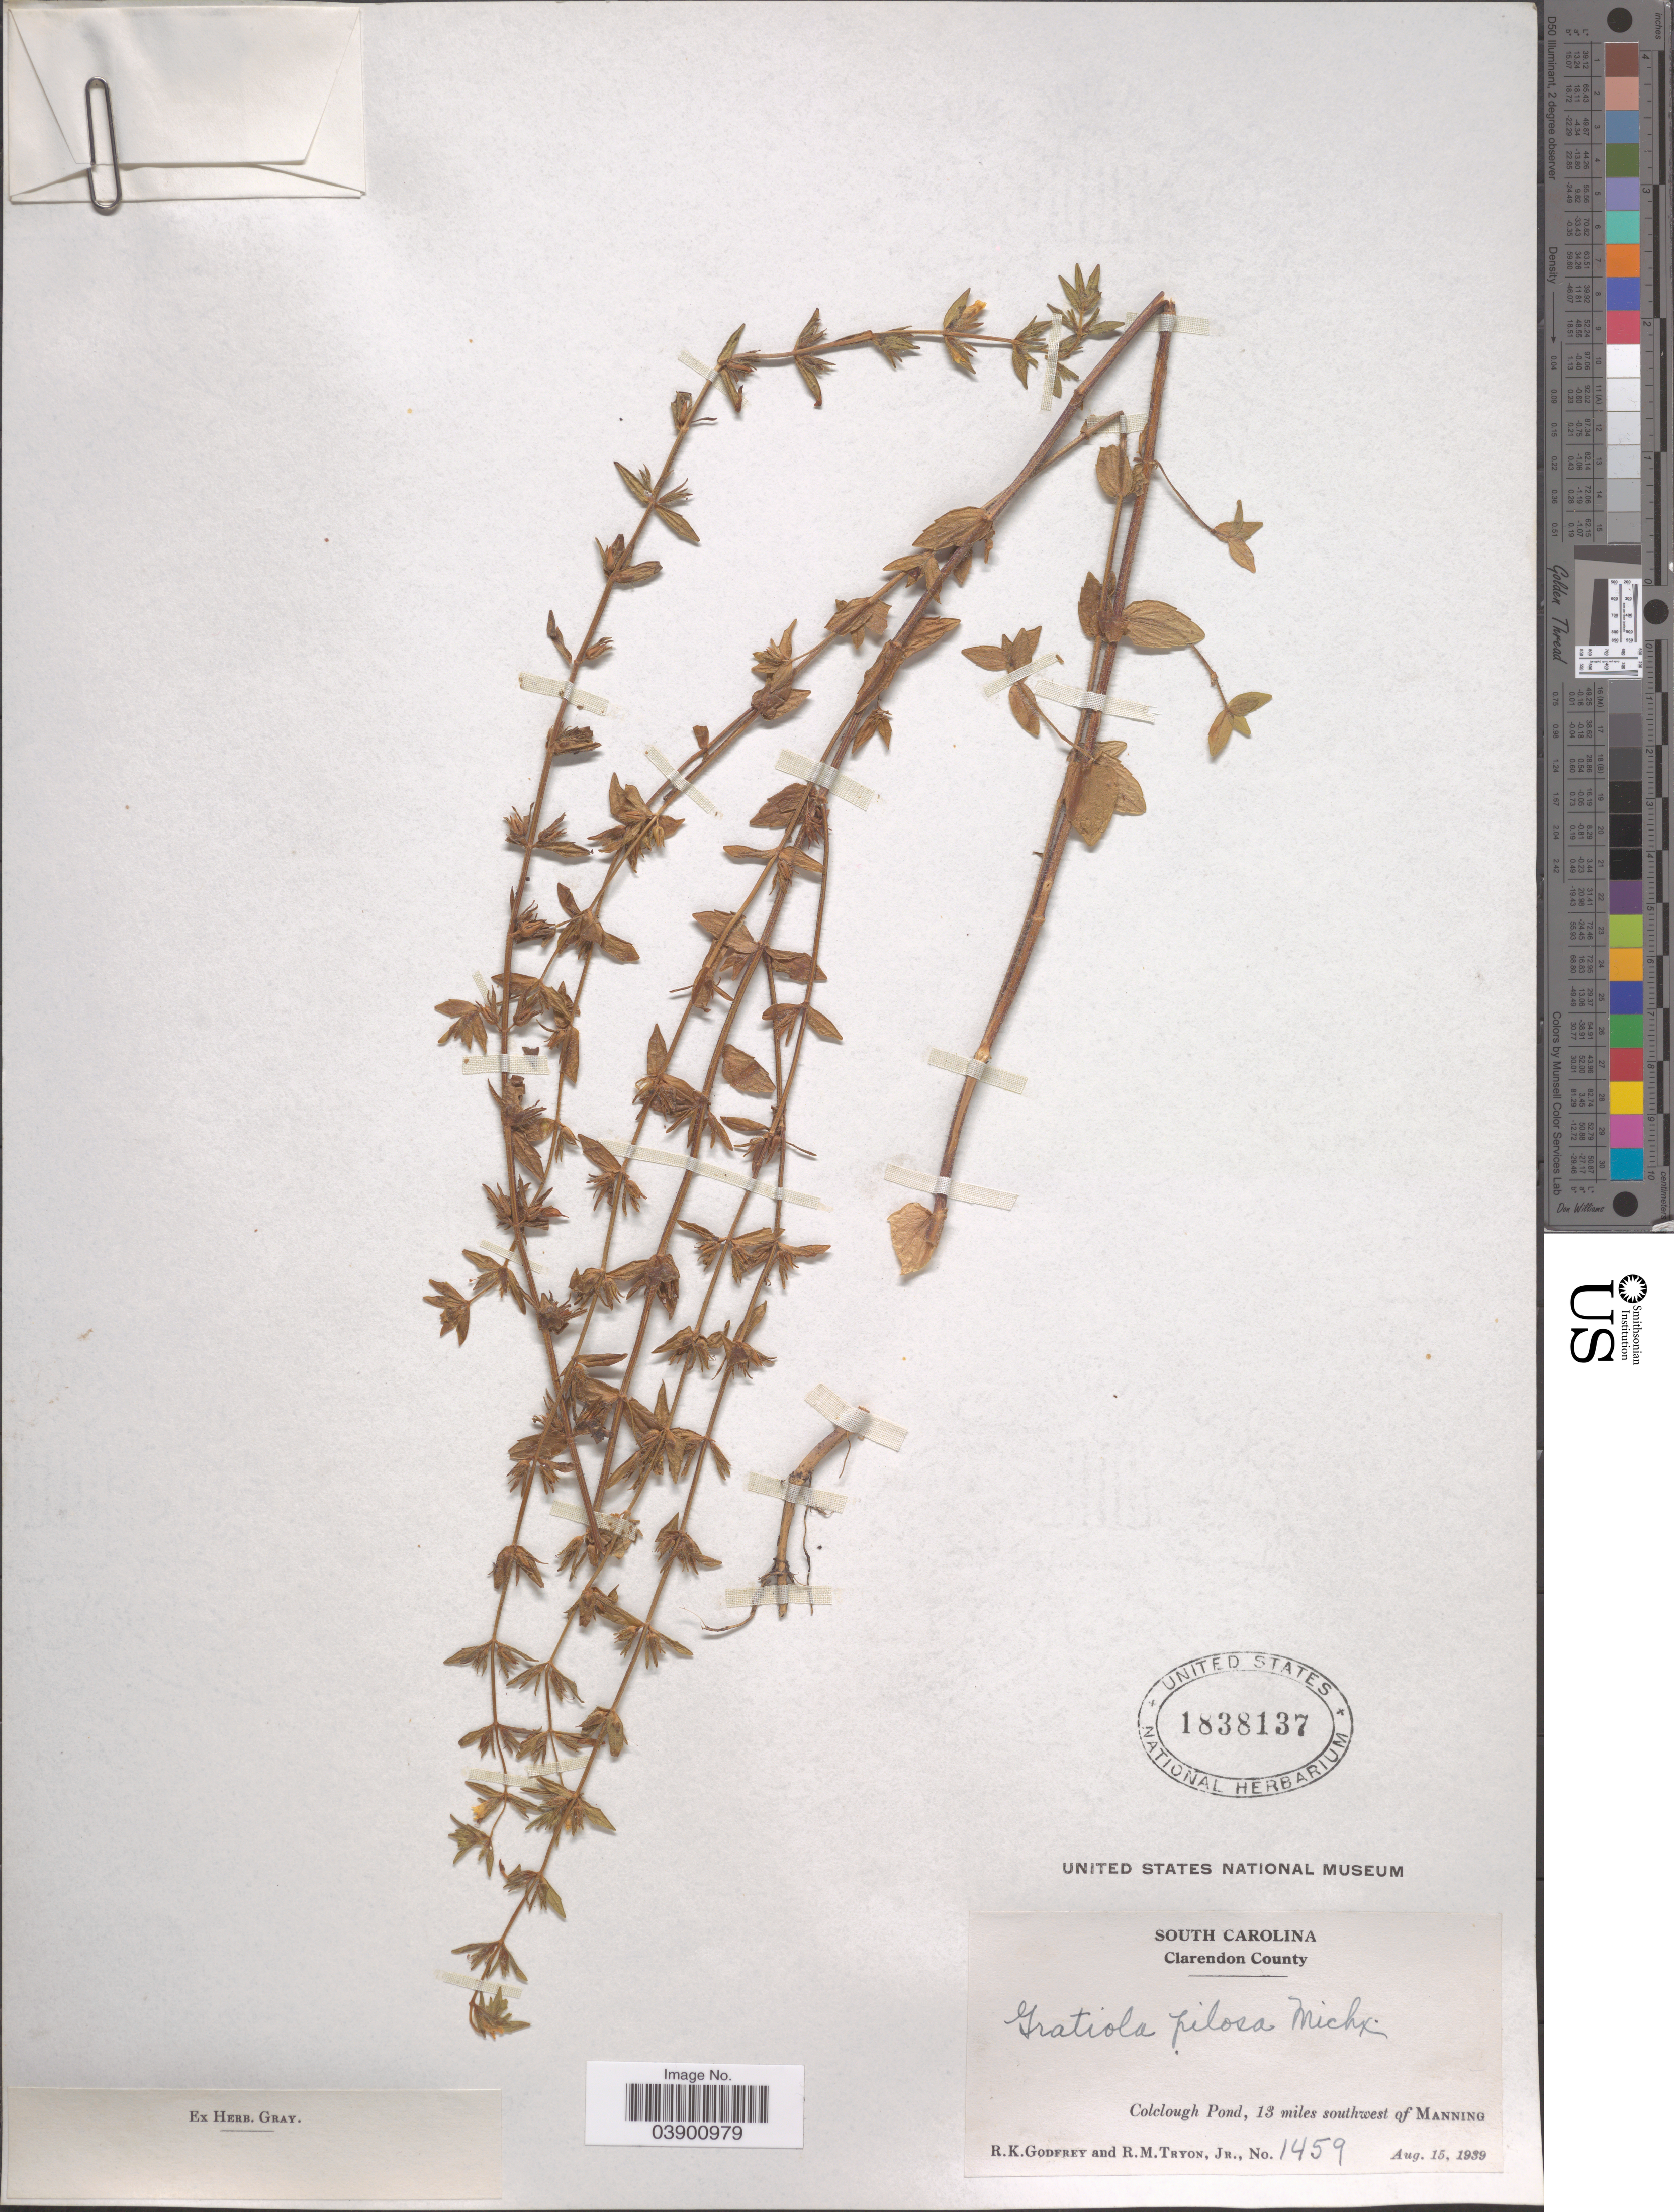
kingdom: Plantae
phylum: Tracheophyta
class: Magnoliopsida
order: Lamiales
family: Plantaginaceae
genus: Gratiola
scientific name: Gratiola pilosa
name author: Michx.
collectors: R. K. Godfrey & R. Tryon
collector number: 1459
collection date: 1939-08-15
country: United States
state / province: South Carolina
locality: Clarendon County. Colclough Pond, 13 miles southwest of Manning.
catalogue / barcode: US 1838137